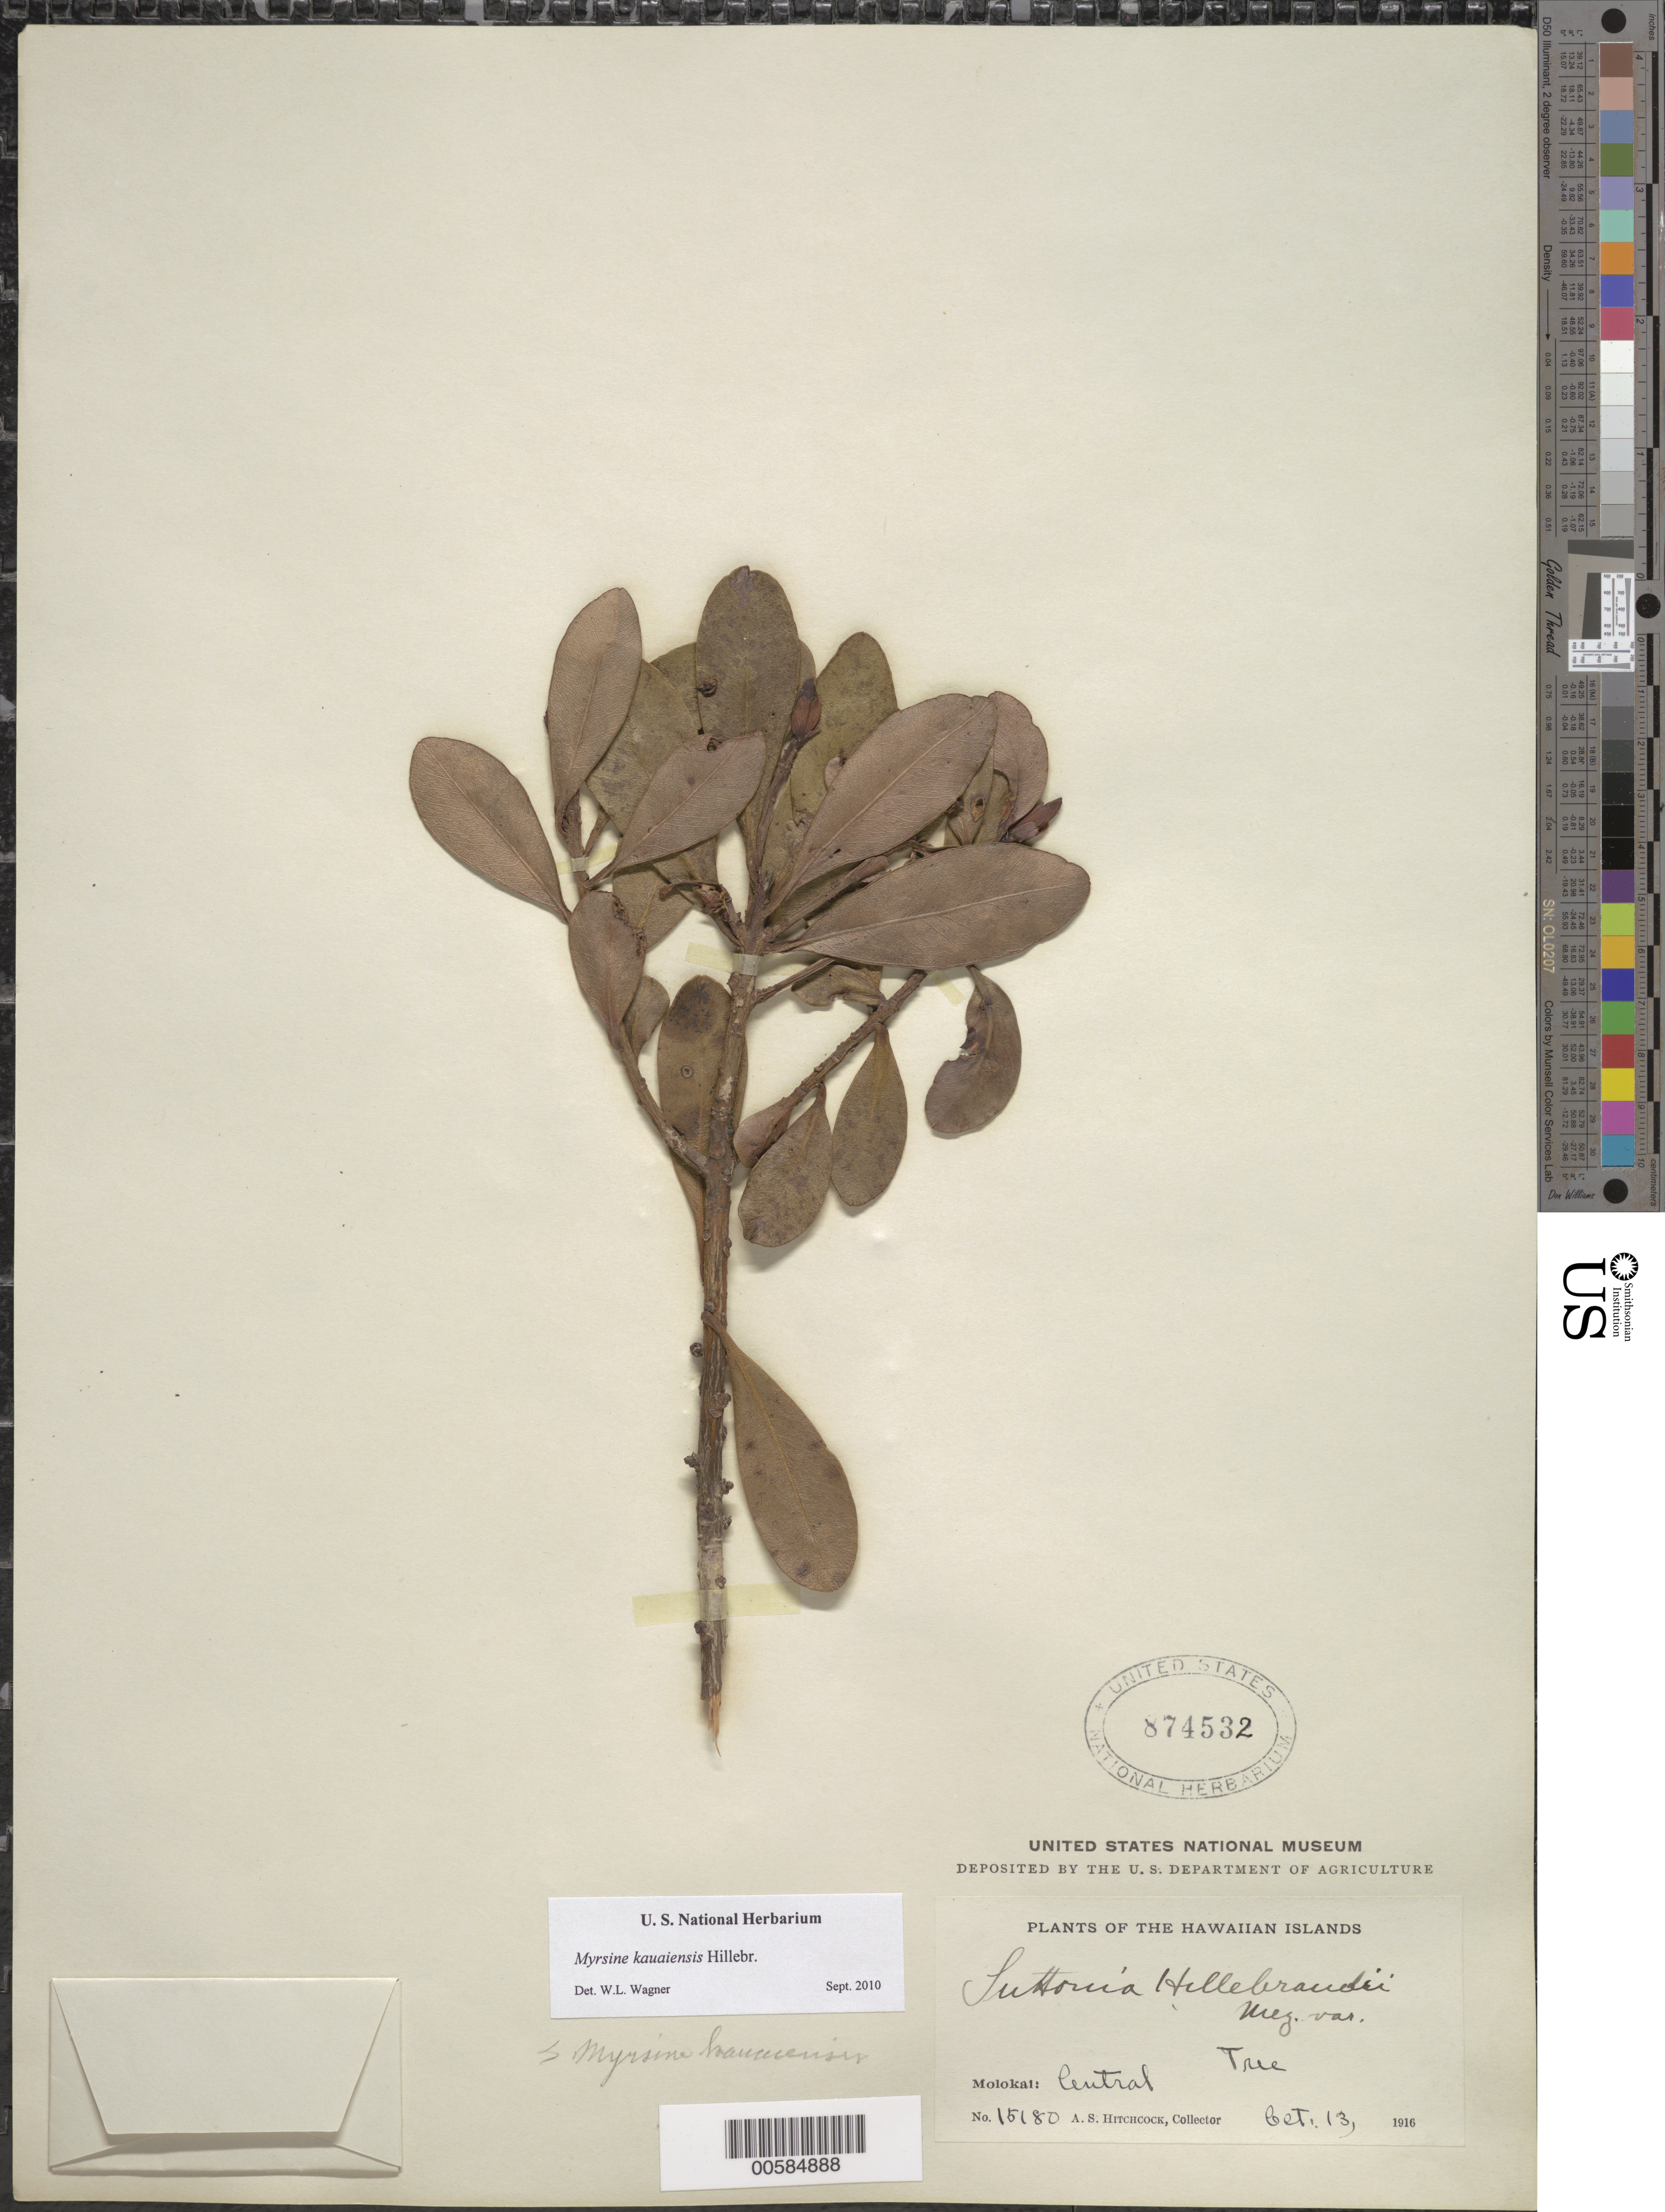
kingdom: Plantae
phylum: Tracheophyta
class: Magnoliopsida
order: Ericales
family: Primulaceae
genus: Myrsine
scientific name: Myrsine kauaiensis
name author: Hillebr.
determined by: Wagner, W. L., (BOT), Smithsonian Institution - National Museum of Natural History (UNITED STATES)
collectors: A. S. Hitchcock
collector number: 15180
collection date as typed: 13 Oct 1916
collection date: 1916-10-13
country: United States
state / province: Hawaii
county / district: Maui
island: Moloka'i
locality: Central. (last # of sheet # was illeg. could be a 3)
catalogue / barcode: US 874532